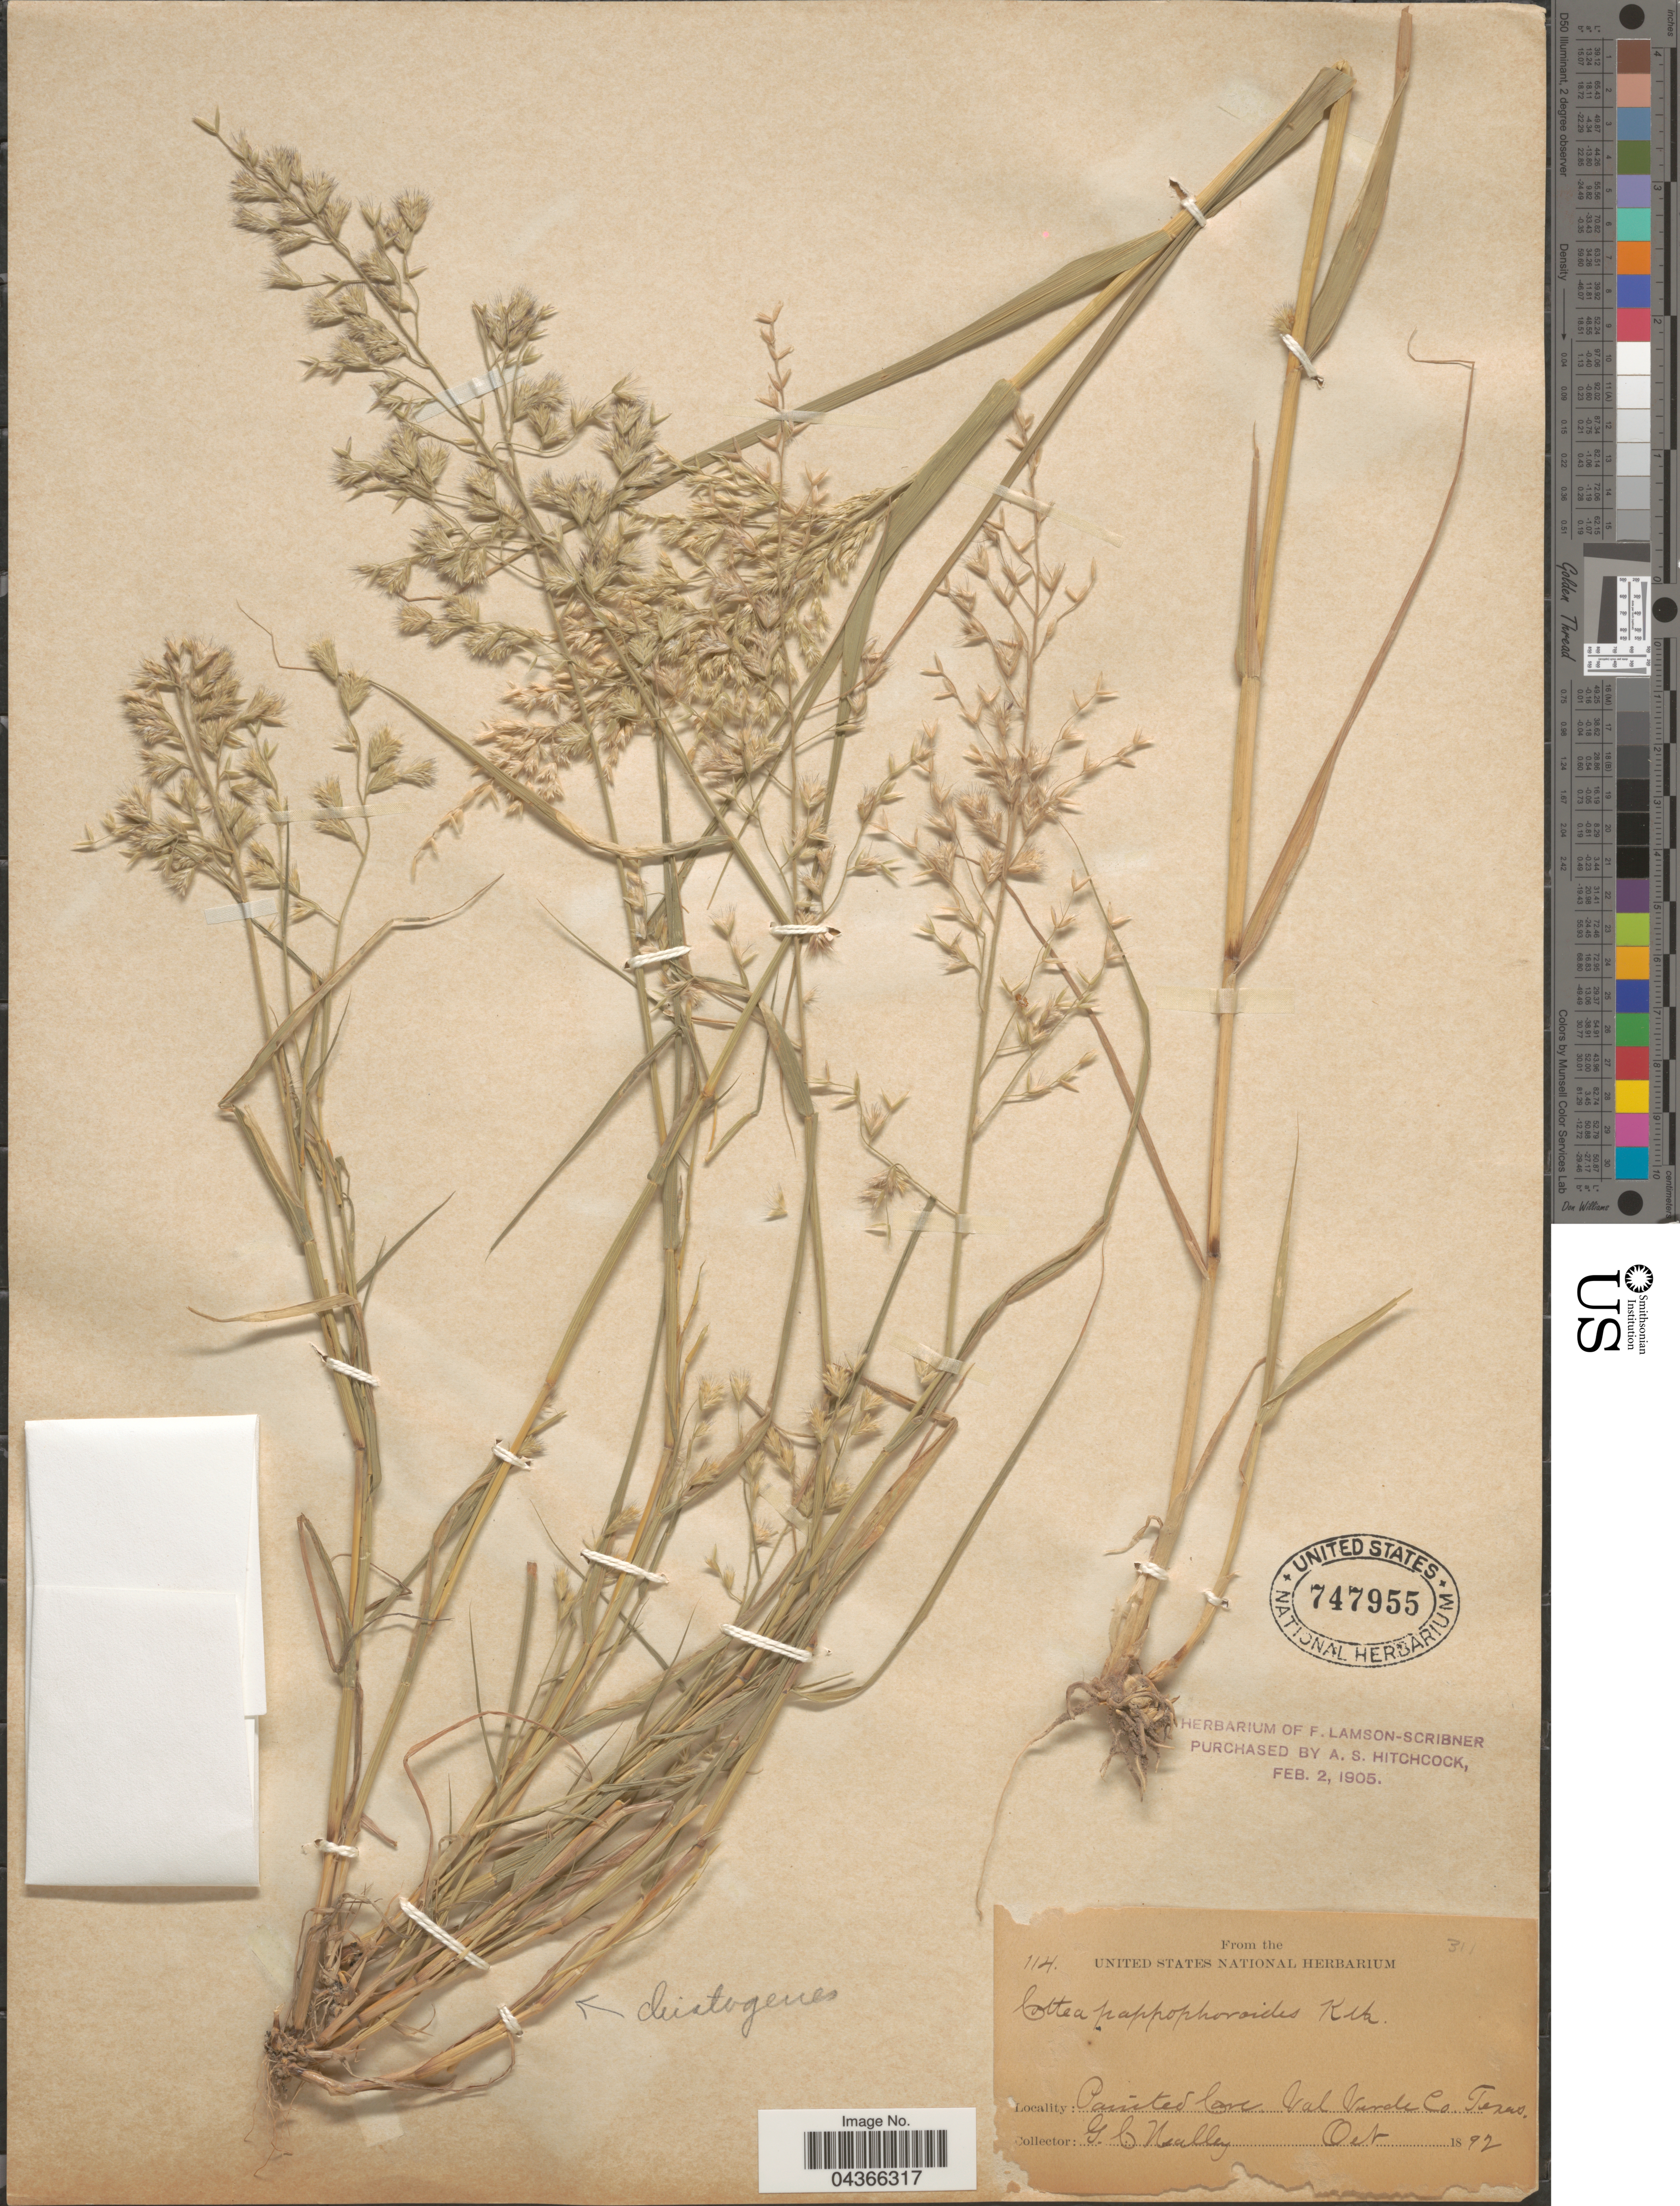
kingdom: Plantae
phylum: Tracheophyta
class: Liliopsida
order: Poales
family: Poaceae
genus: Cottea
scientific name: Cottea pappophoroides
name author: Kunth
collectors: G. C. Nealley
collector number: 114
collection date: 1892-10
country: United States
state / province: Texas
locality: Painted Cove. Val Verde Co.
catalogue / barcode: US 747955